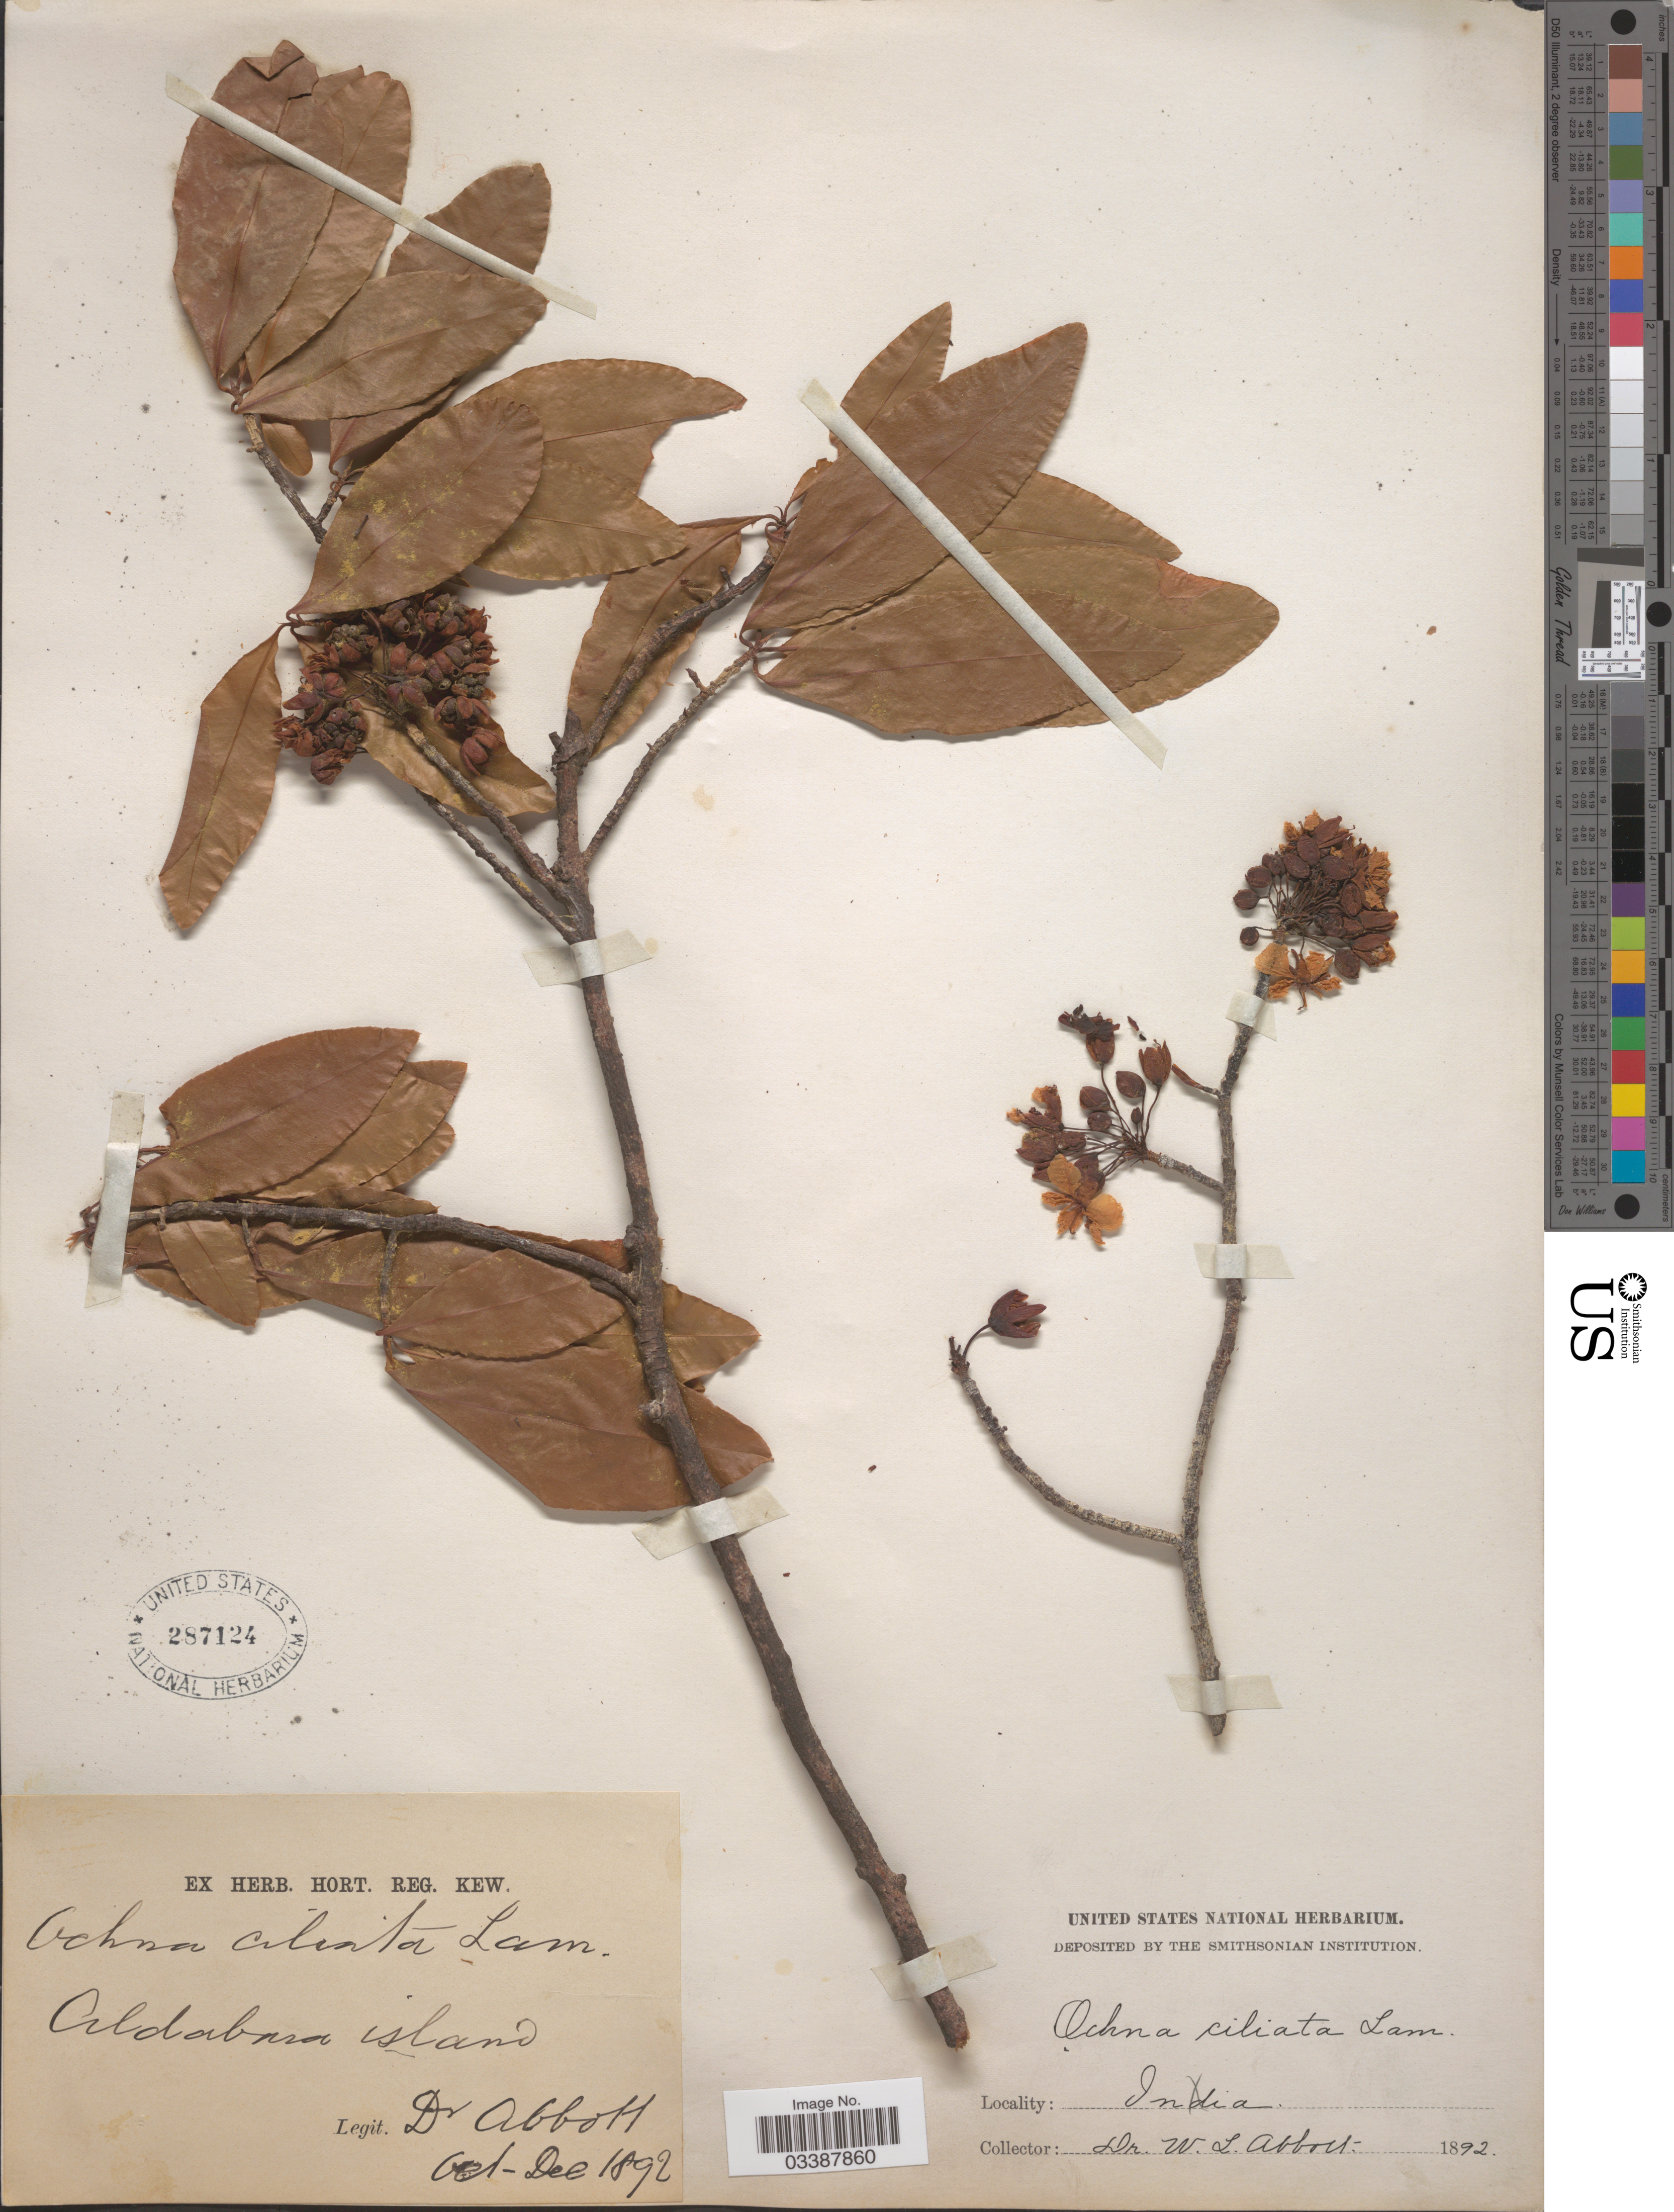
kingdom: Plantae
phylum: Tracheophyta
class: Magnoliopsida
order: Malpighiales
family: Ochnaceae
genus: Ochna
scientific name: Ochna ciliata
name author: Lam.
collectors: W. L. Abbott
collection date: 1892-10/1892-12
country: Seychelles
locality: Aldabra Island.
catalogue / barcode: US 287124